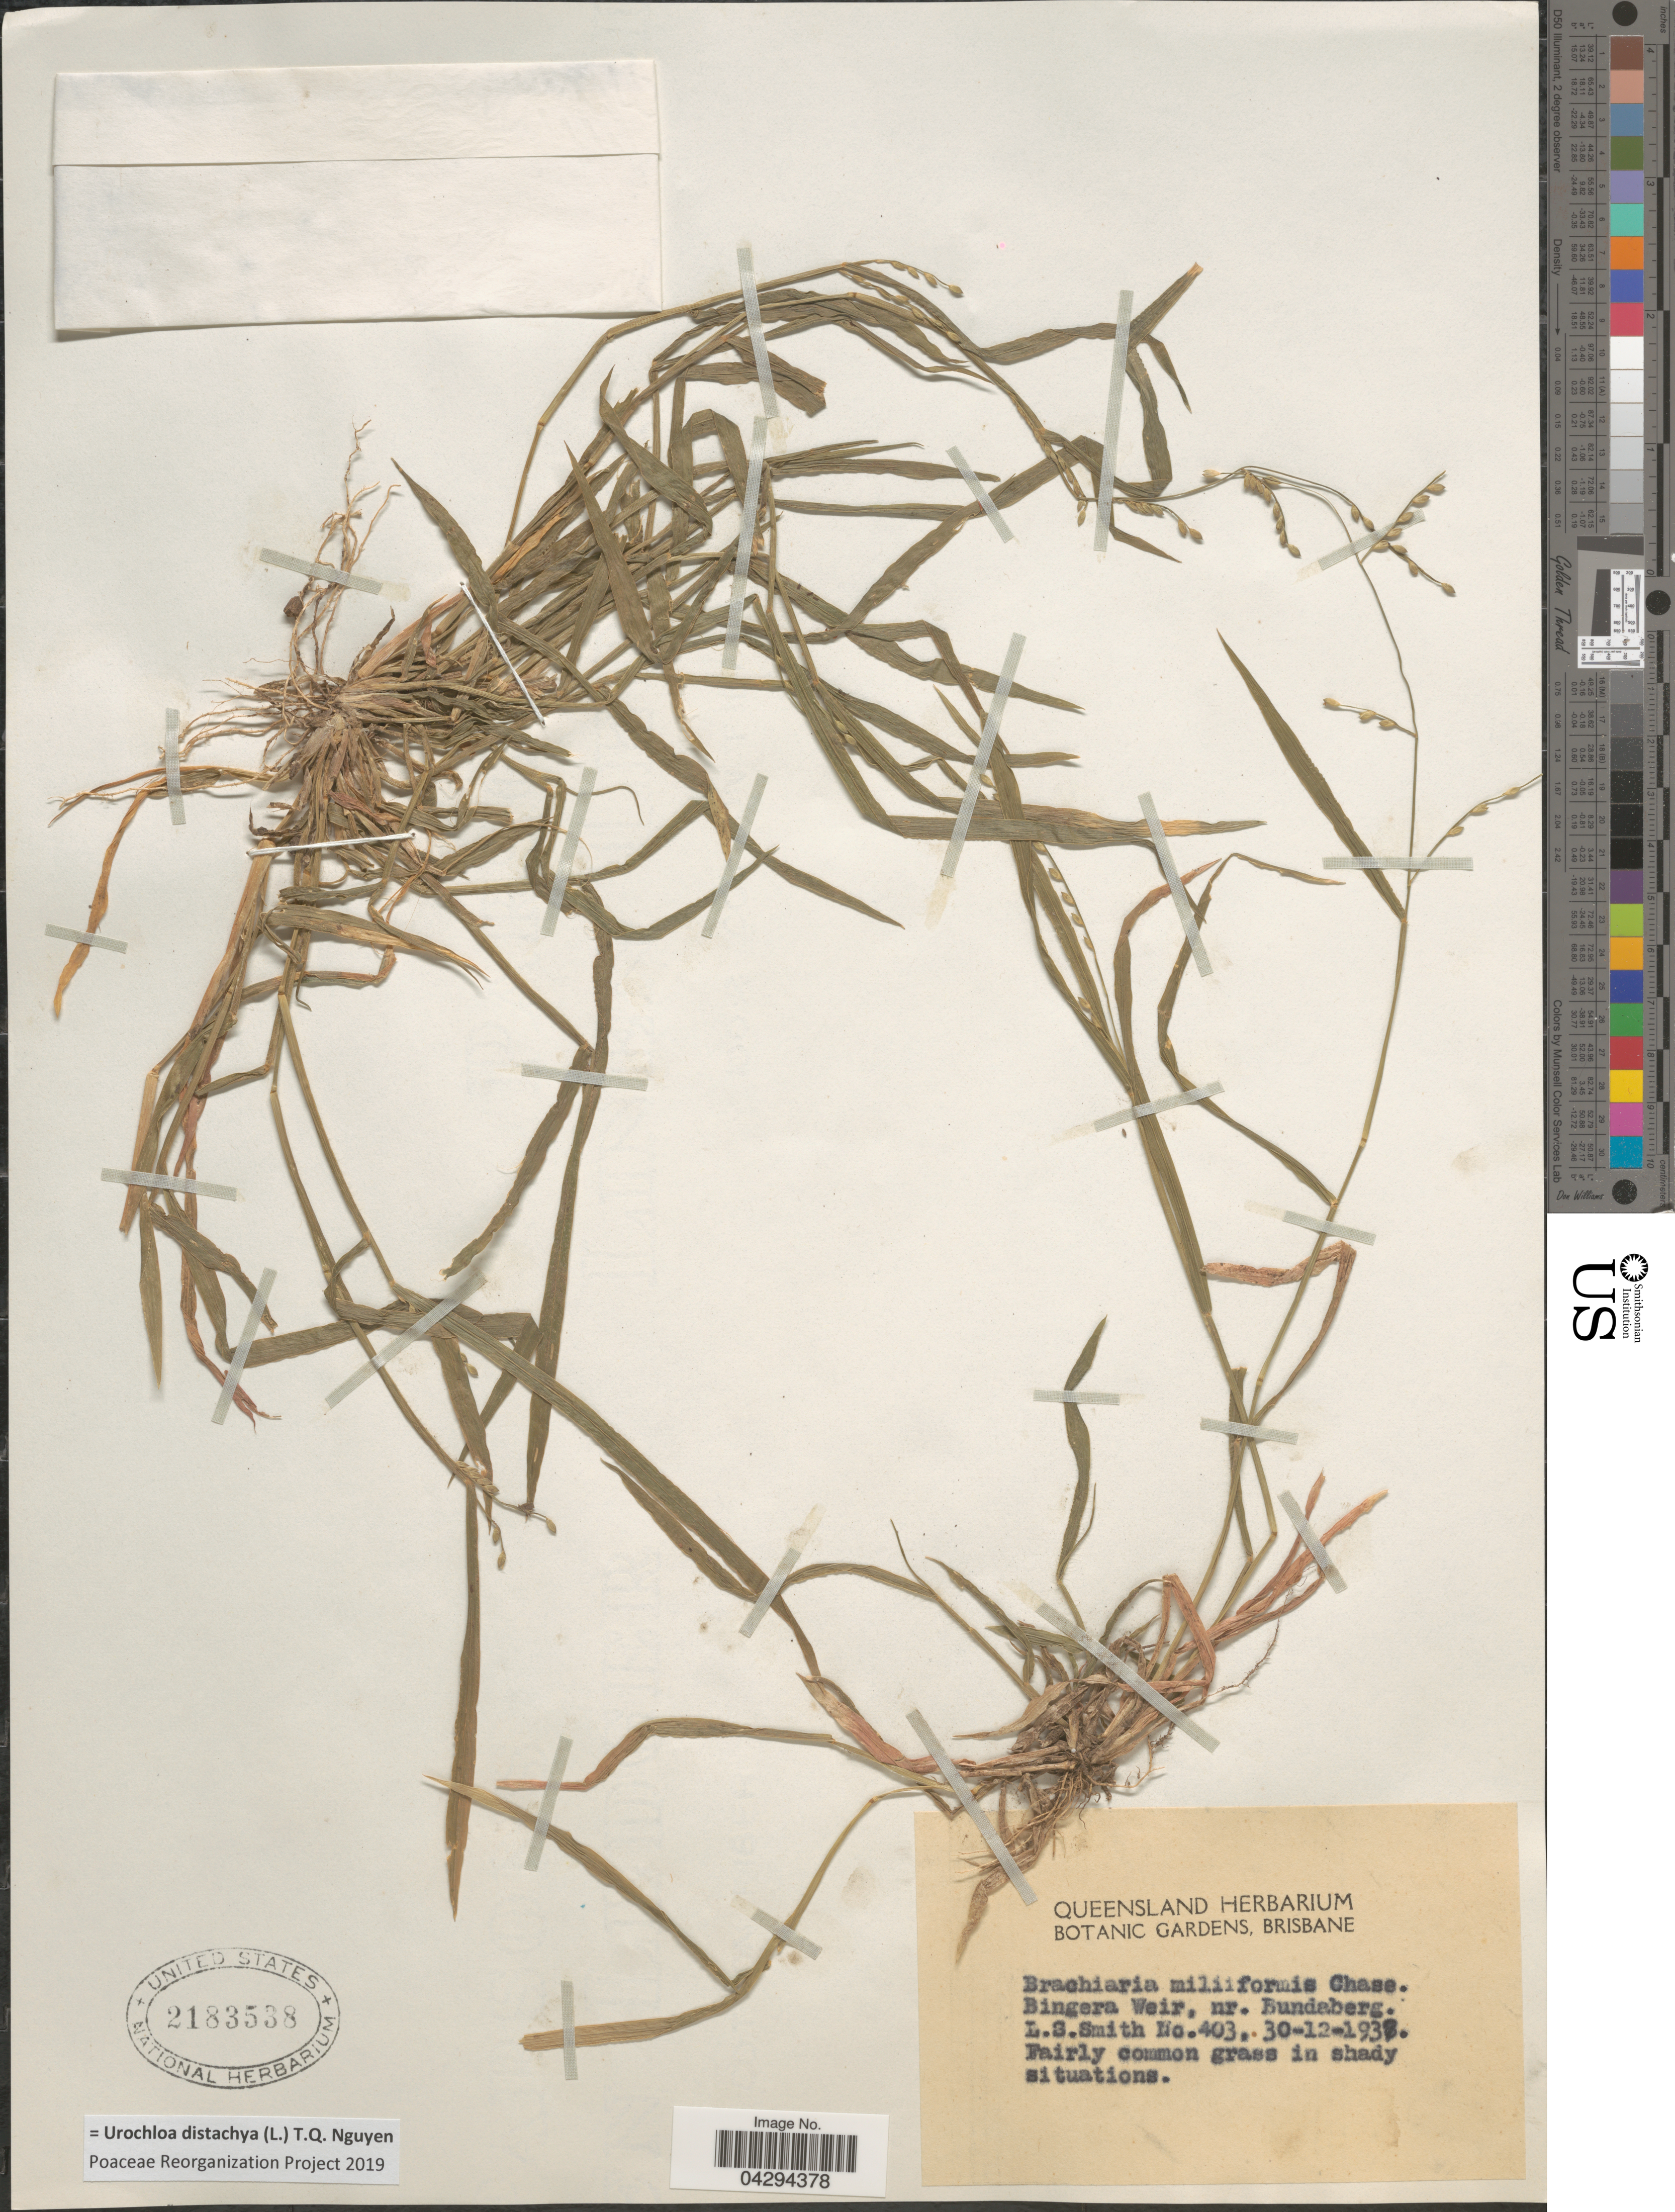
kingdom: Plantae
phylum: Tracheophyta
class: Liliopsida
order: Poales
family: Poaceae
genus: Urochloa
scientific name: Urochloa distachya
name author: (L.) T.Q. Nguyen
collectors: L. Smith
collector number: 403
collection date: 1938-12-30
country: Australia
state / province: Queensland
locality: Bingera Weir, nr. Bundaberg.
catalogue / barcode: US 2183538